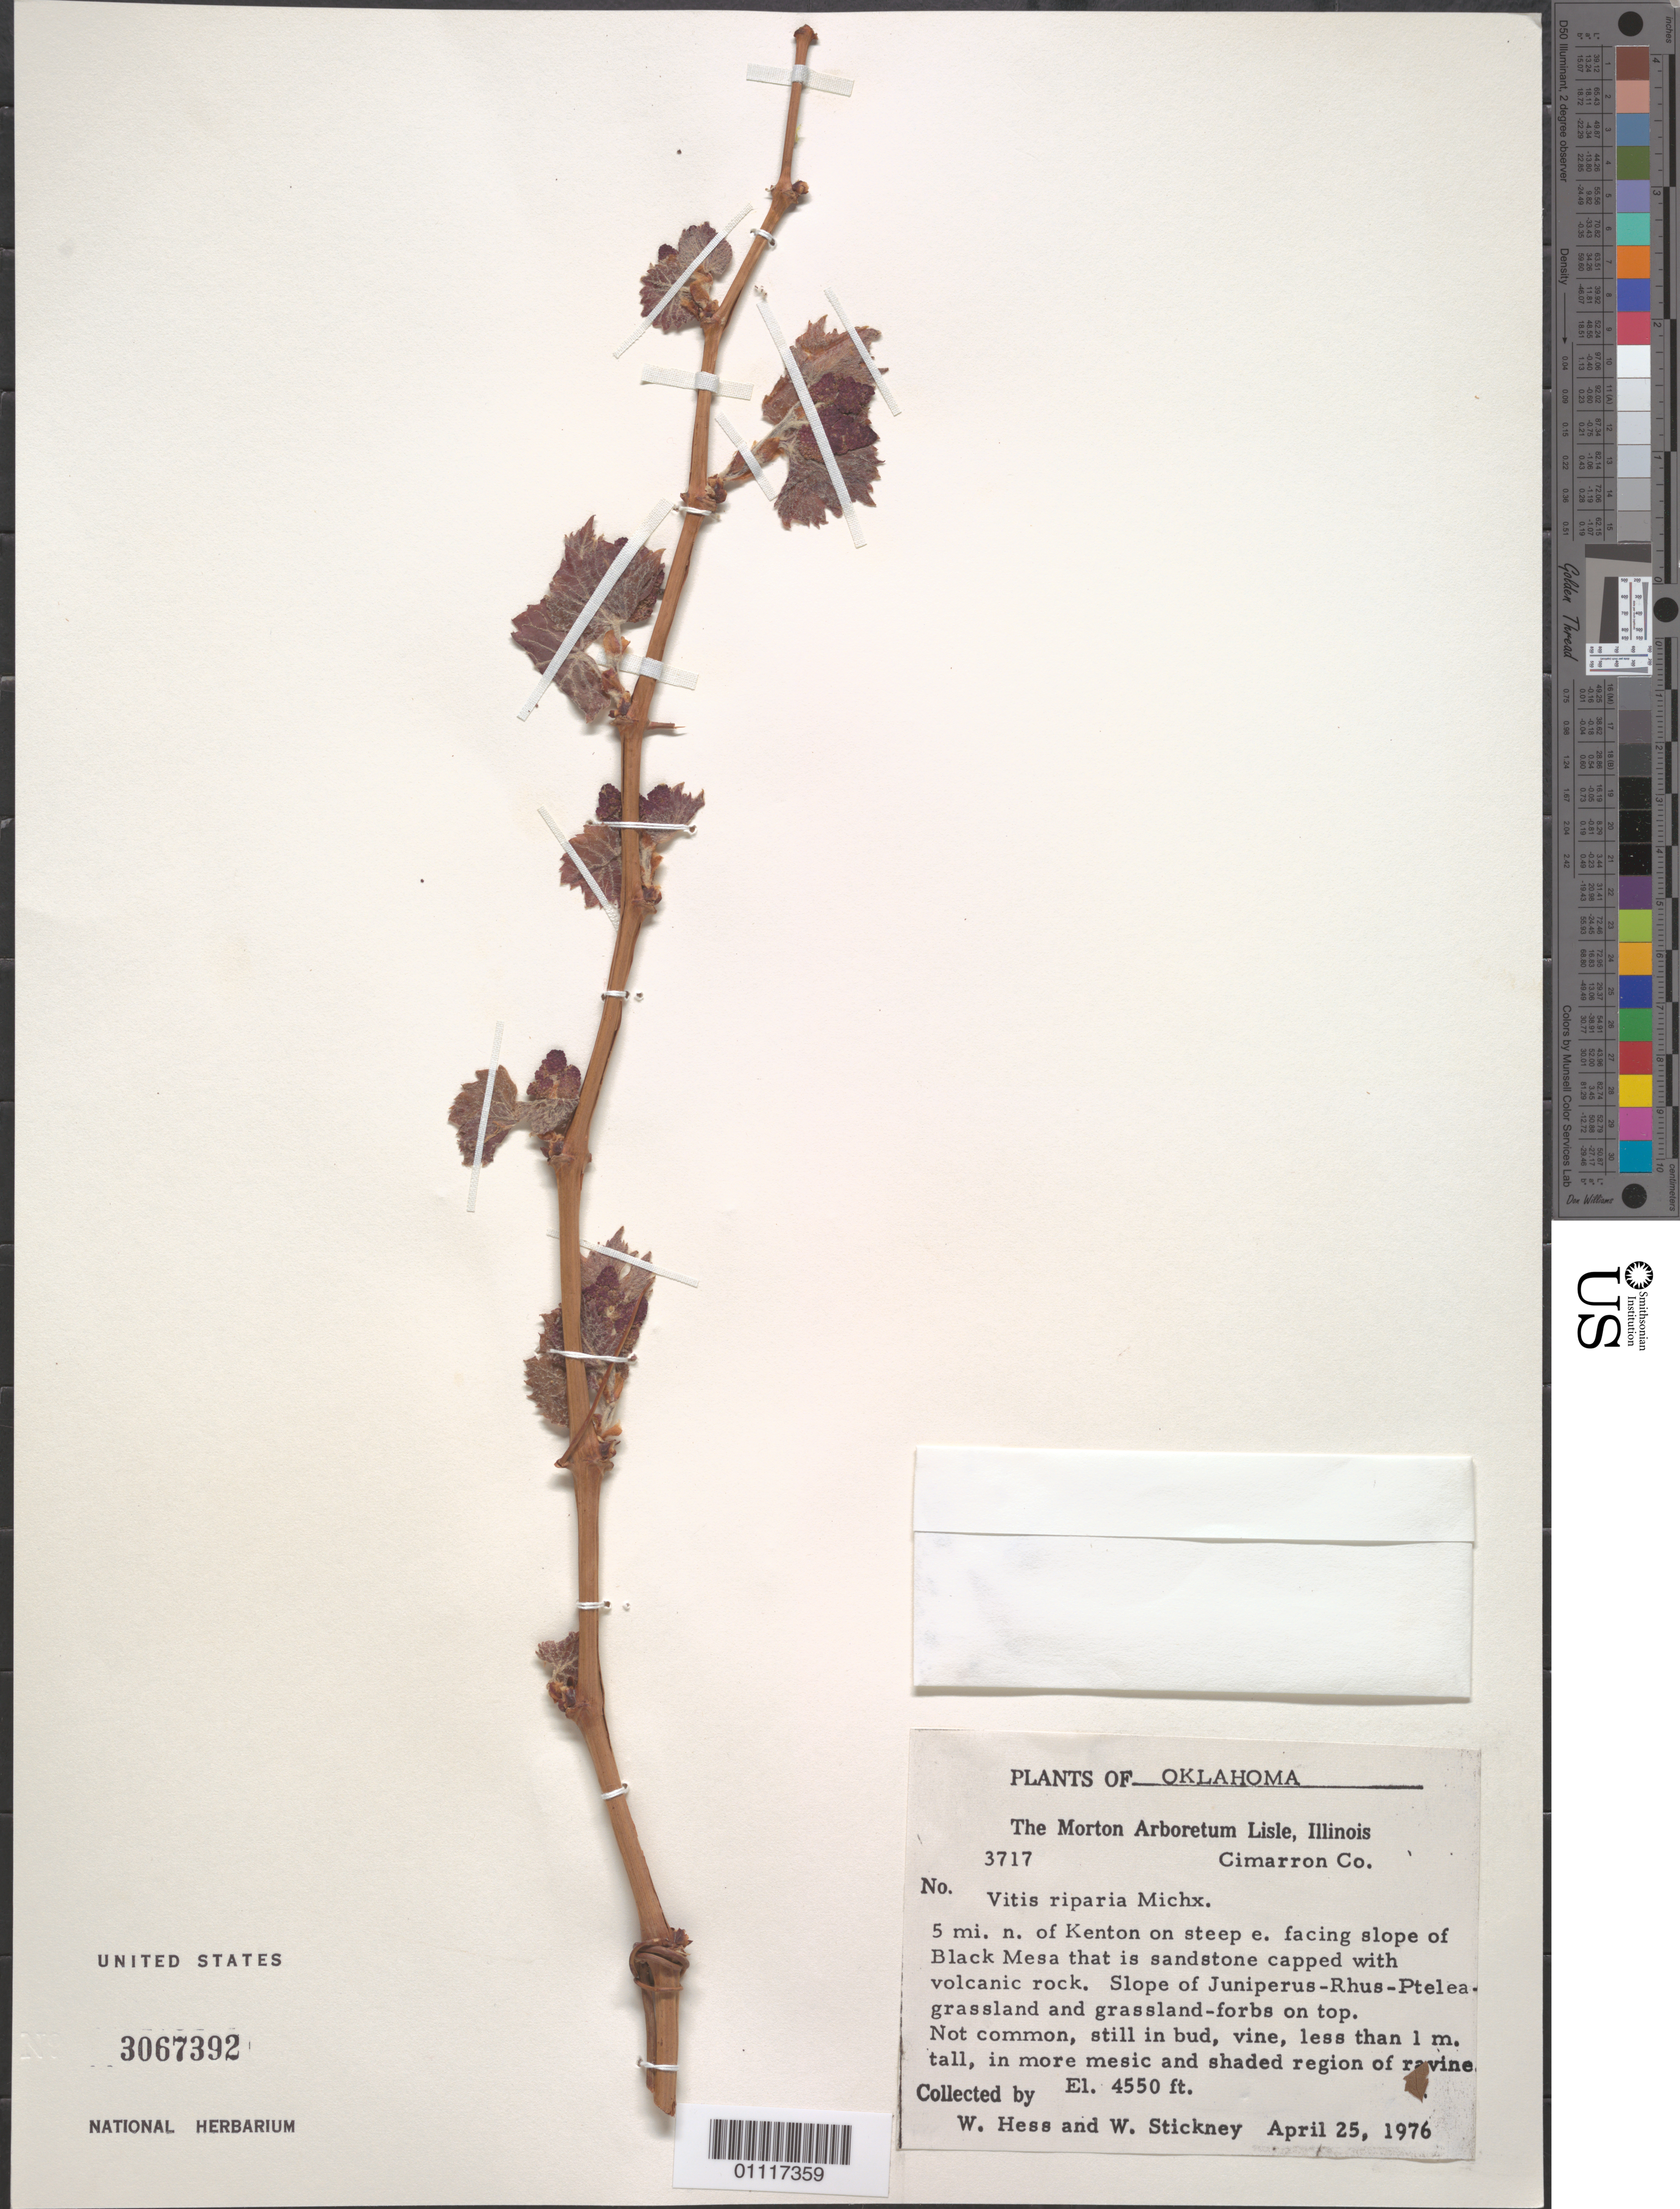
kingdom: Plantae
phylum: Tracheophyta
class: Magnoliopsida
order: Vitales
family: Vitaceae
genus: Vitis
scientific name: Vitis riparia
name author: Michx.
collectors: W. Hess & W. Stickney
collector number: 3717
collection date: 1976-04-25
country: United States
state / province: Oklahoma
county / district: Cimarron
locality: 5 mi. n. of Kenton on steep e. facing slope of Black mesa that is sandstone capped with volcanic rock. Slope of Juniperus-Rhus-Pteles grassland and grassland-forbs on top.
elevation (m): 1387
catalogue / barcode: US 3067392